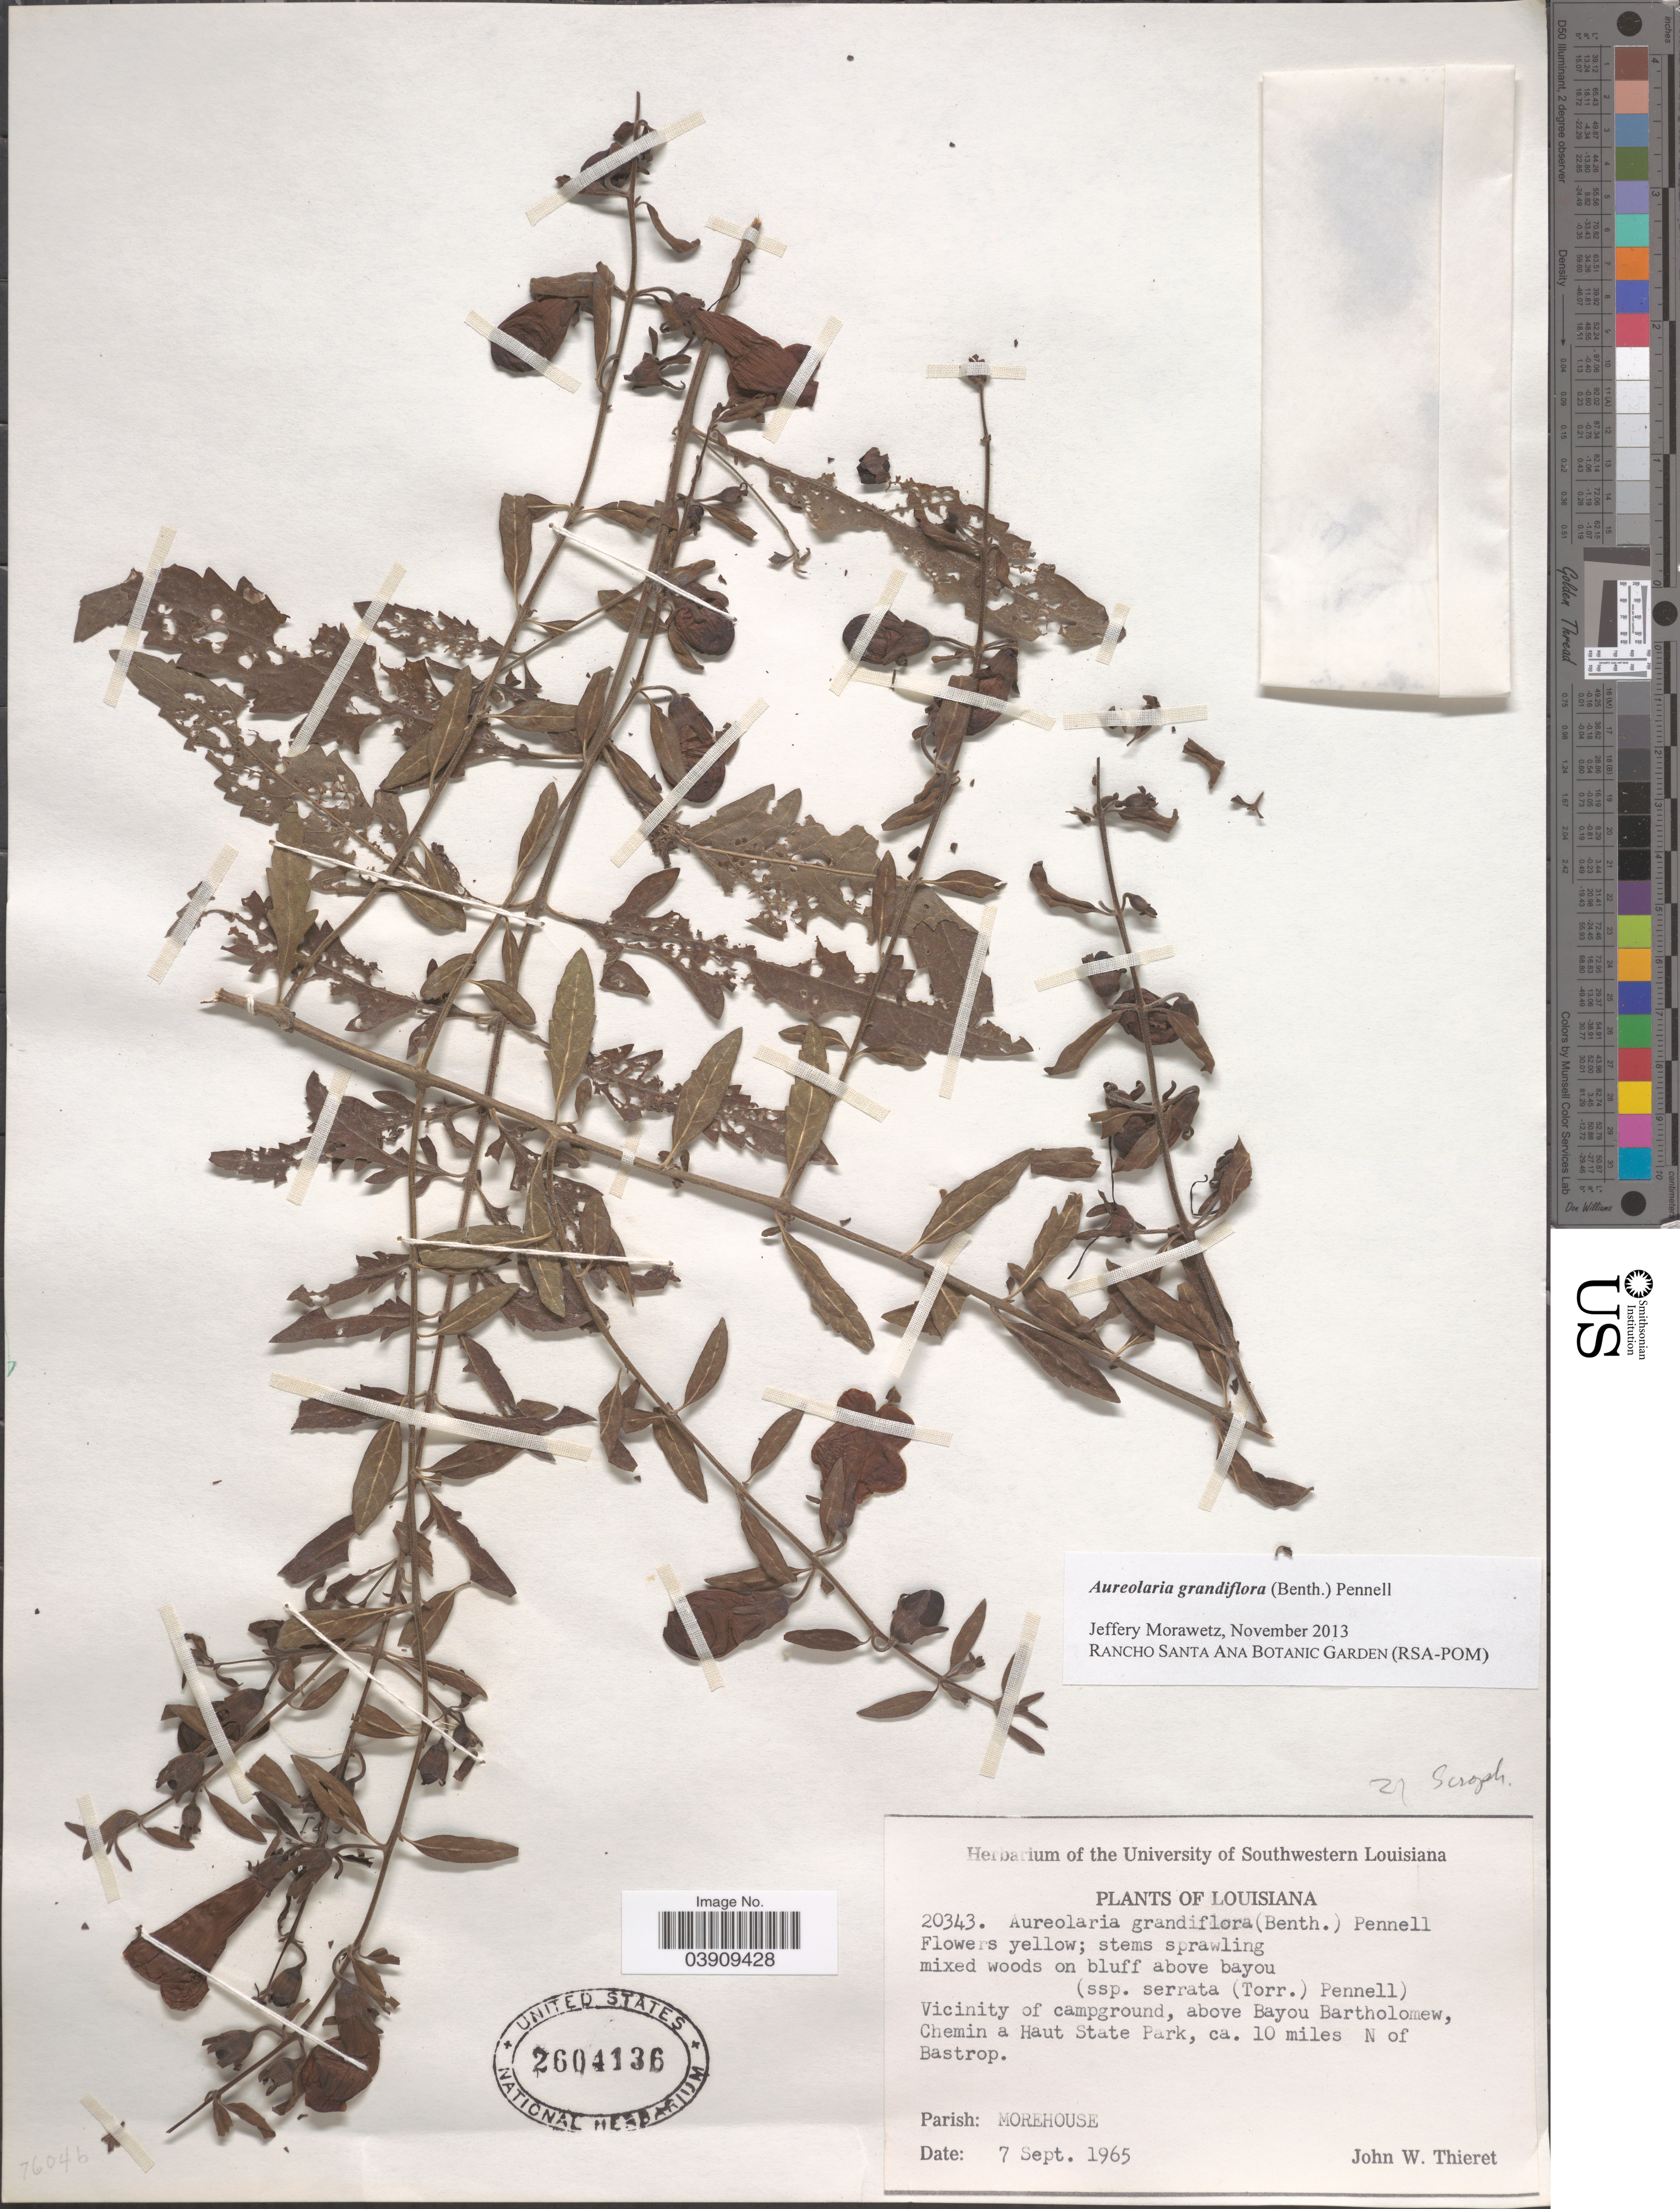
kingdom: Plantae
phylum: Tracheophyta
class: Magnoliopsida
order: Lamiales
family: Orobanchaceae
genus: Aureolaria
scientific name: Aureolaria grandiflora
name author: (Benth.) Pennell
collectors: J. W. Thieret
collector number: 20343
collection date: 1965-09-07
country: United States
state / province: Louisiana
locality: Vicinity of campground, above Bayou Bartholomew, Chemin a Haut State Park, ca. 10 miles N of Bastrop. Parish: Morehouse.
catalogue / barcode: US 2604136